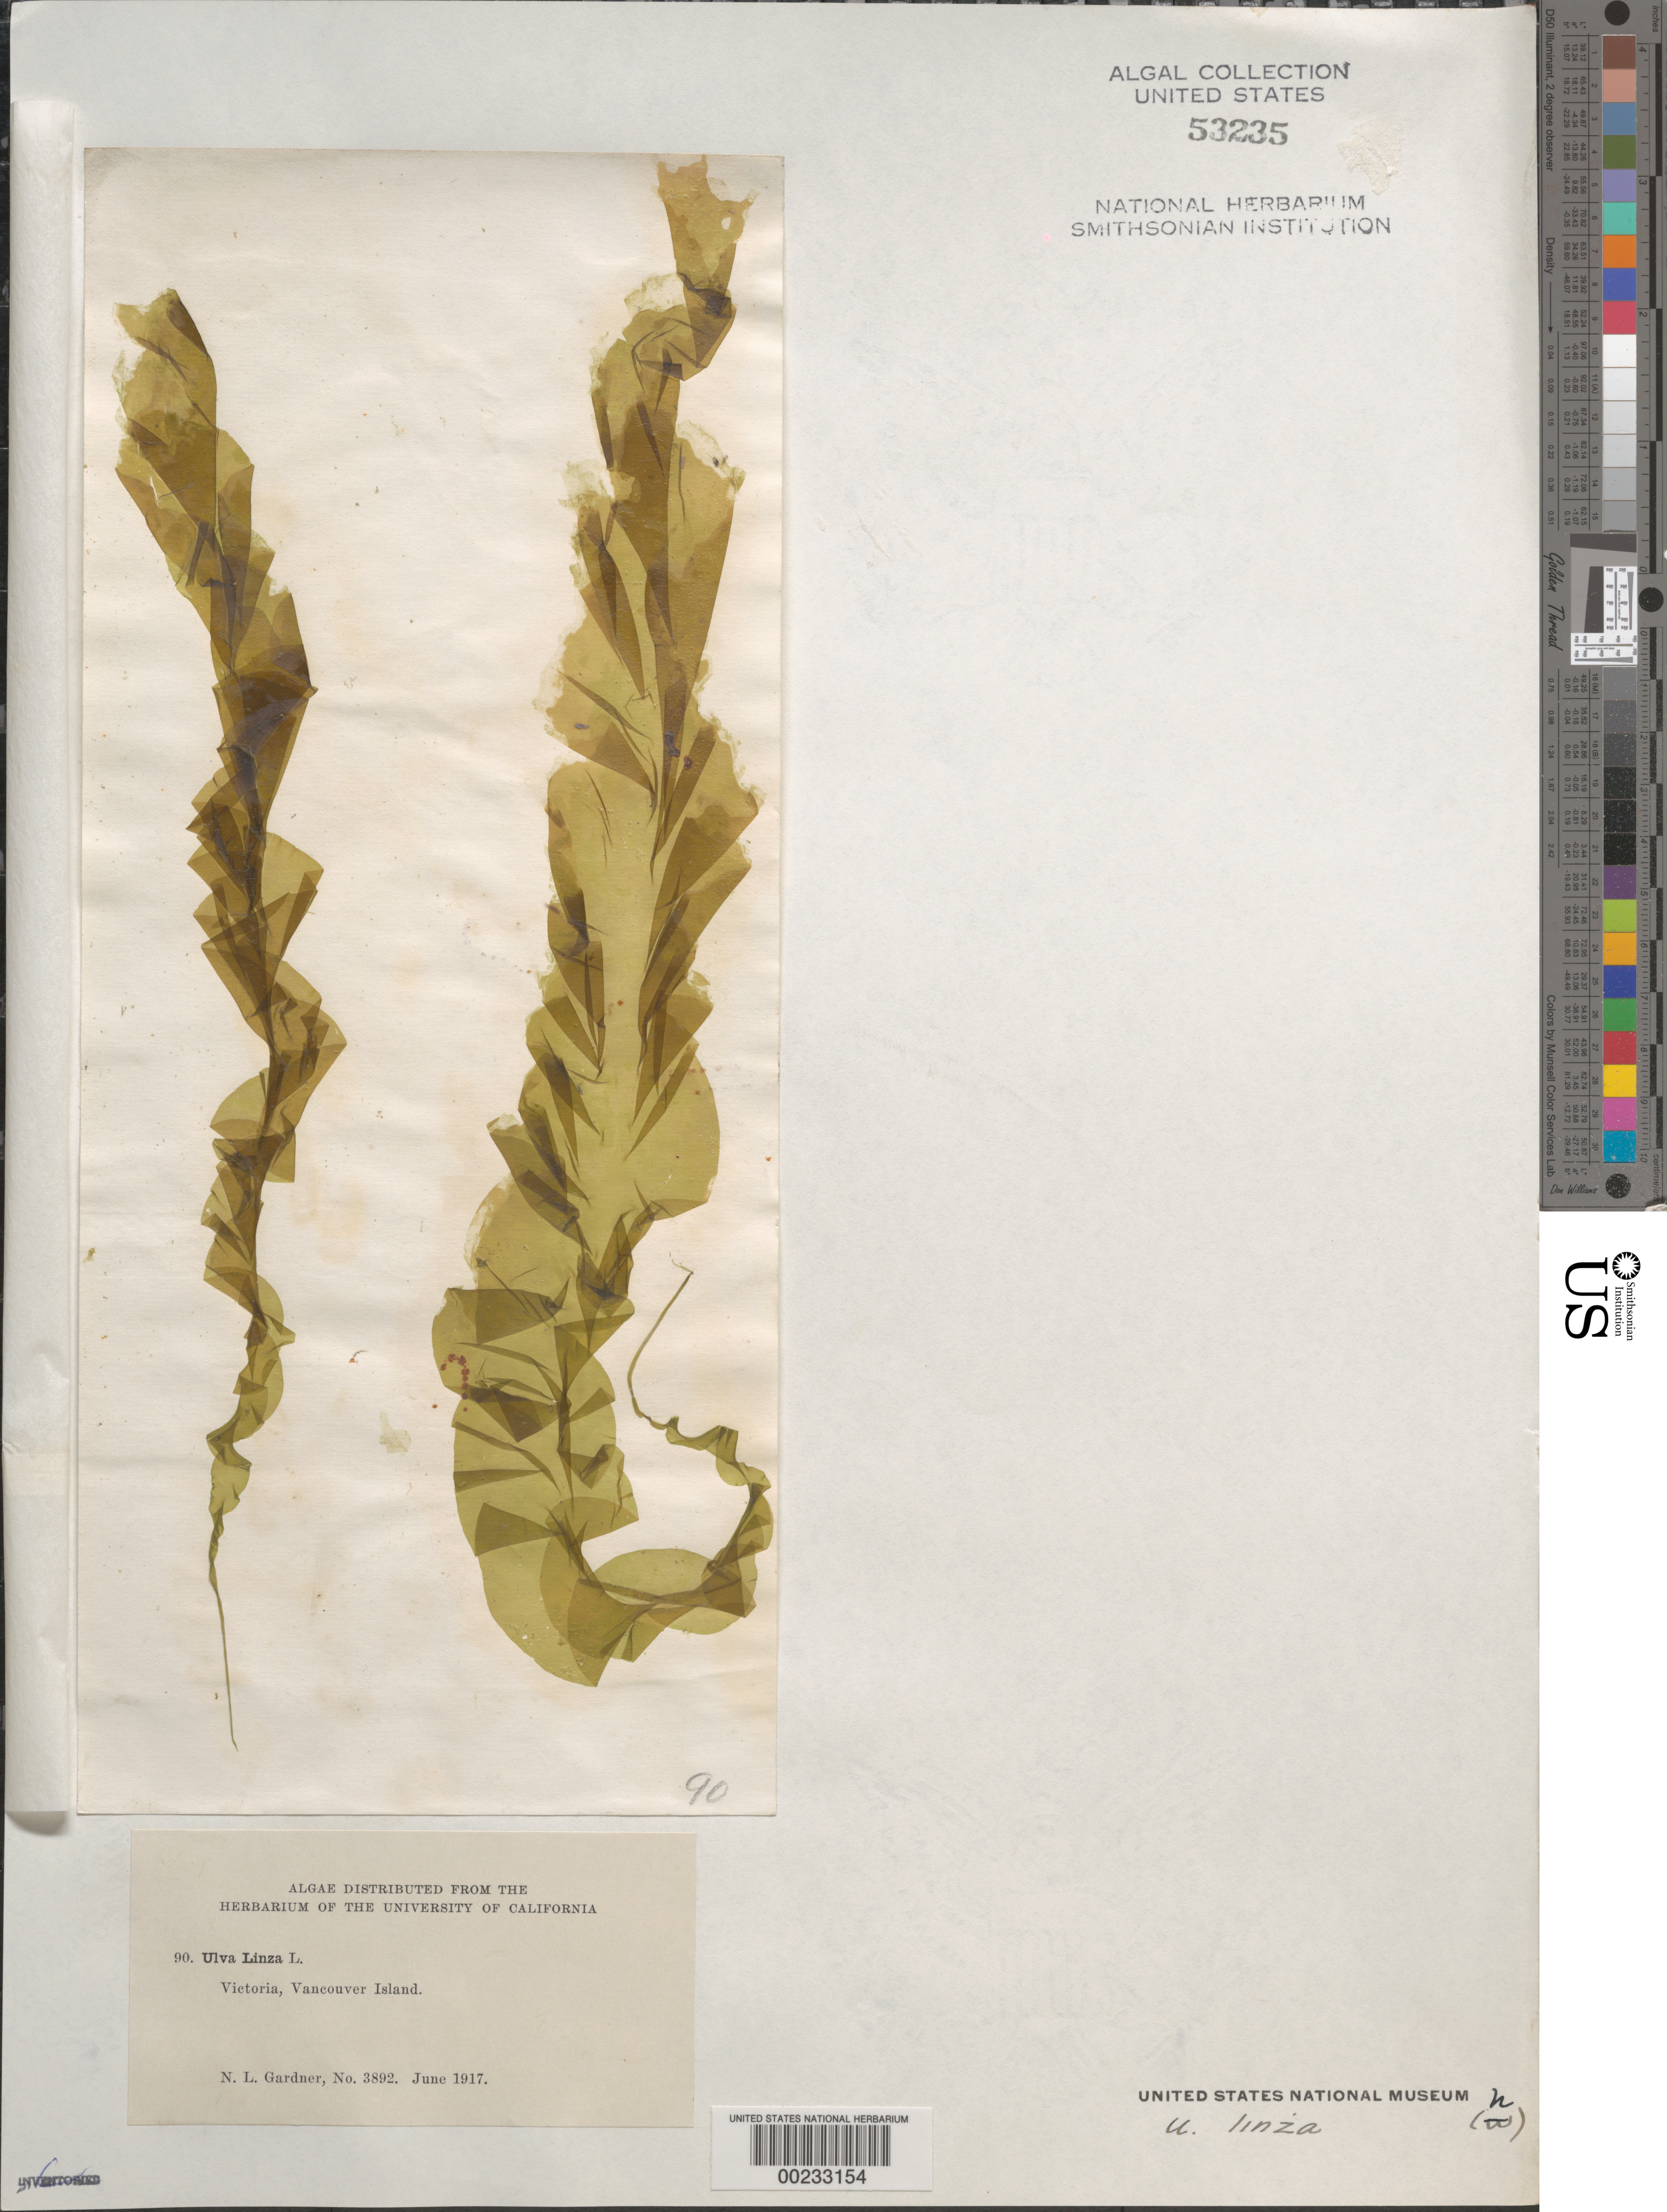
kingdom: Plantae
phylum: Chlorophyta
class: Ulvophyceae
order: Ulvales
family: Ulvaceae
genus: Ulva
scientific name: Ulva clathrata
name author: (Roth) C. Agardh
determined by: Algae name updating Project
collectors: N. Gardner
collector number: NLG 3892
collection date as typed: Jun 1917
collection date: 1917-06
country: Canada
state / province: British Columbia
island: Vancouver Island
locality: Victoria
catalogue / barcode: US 53235